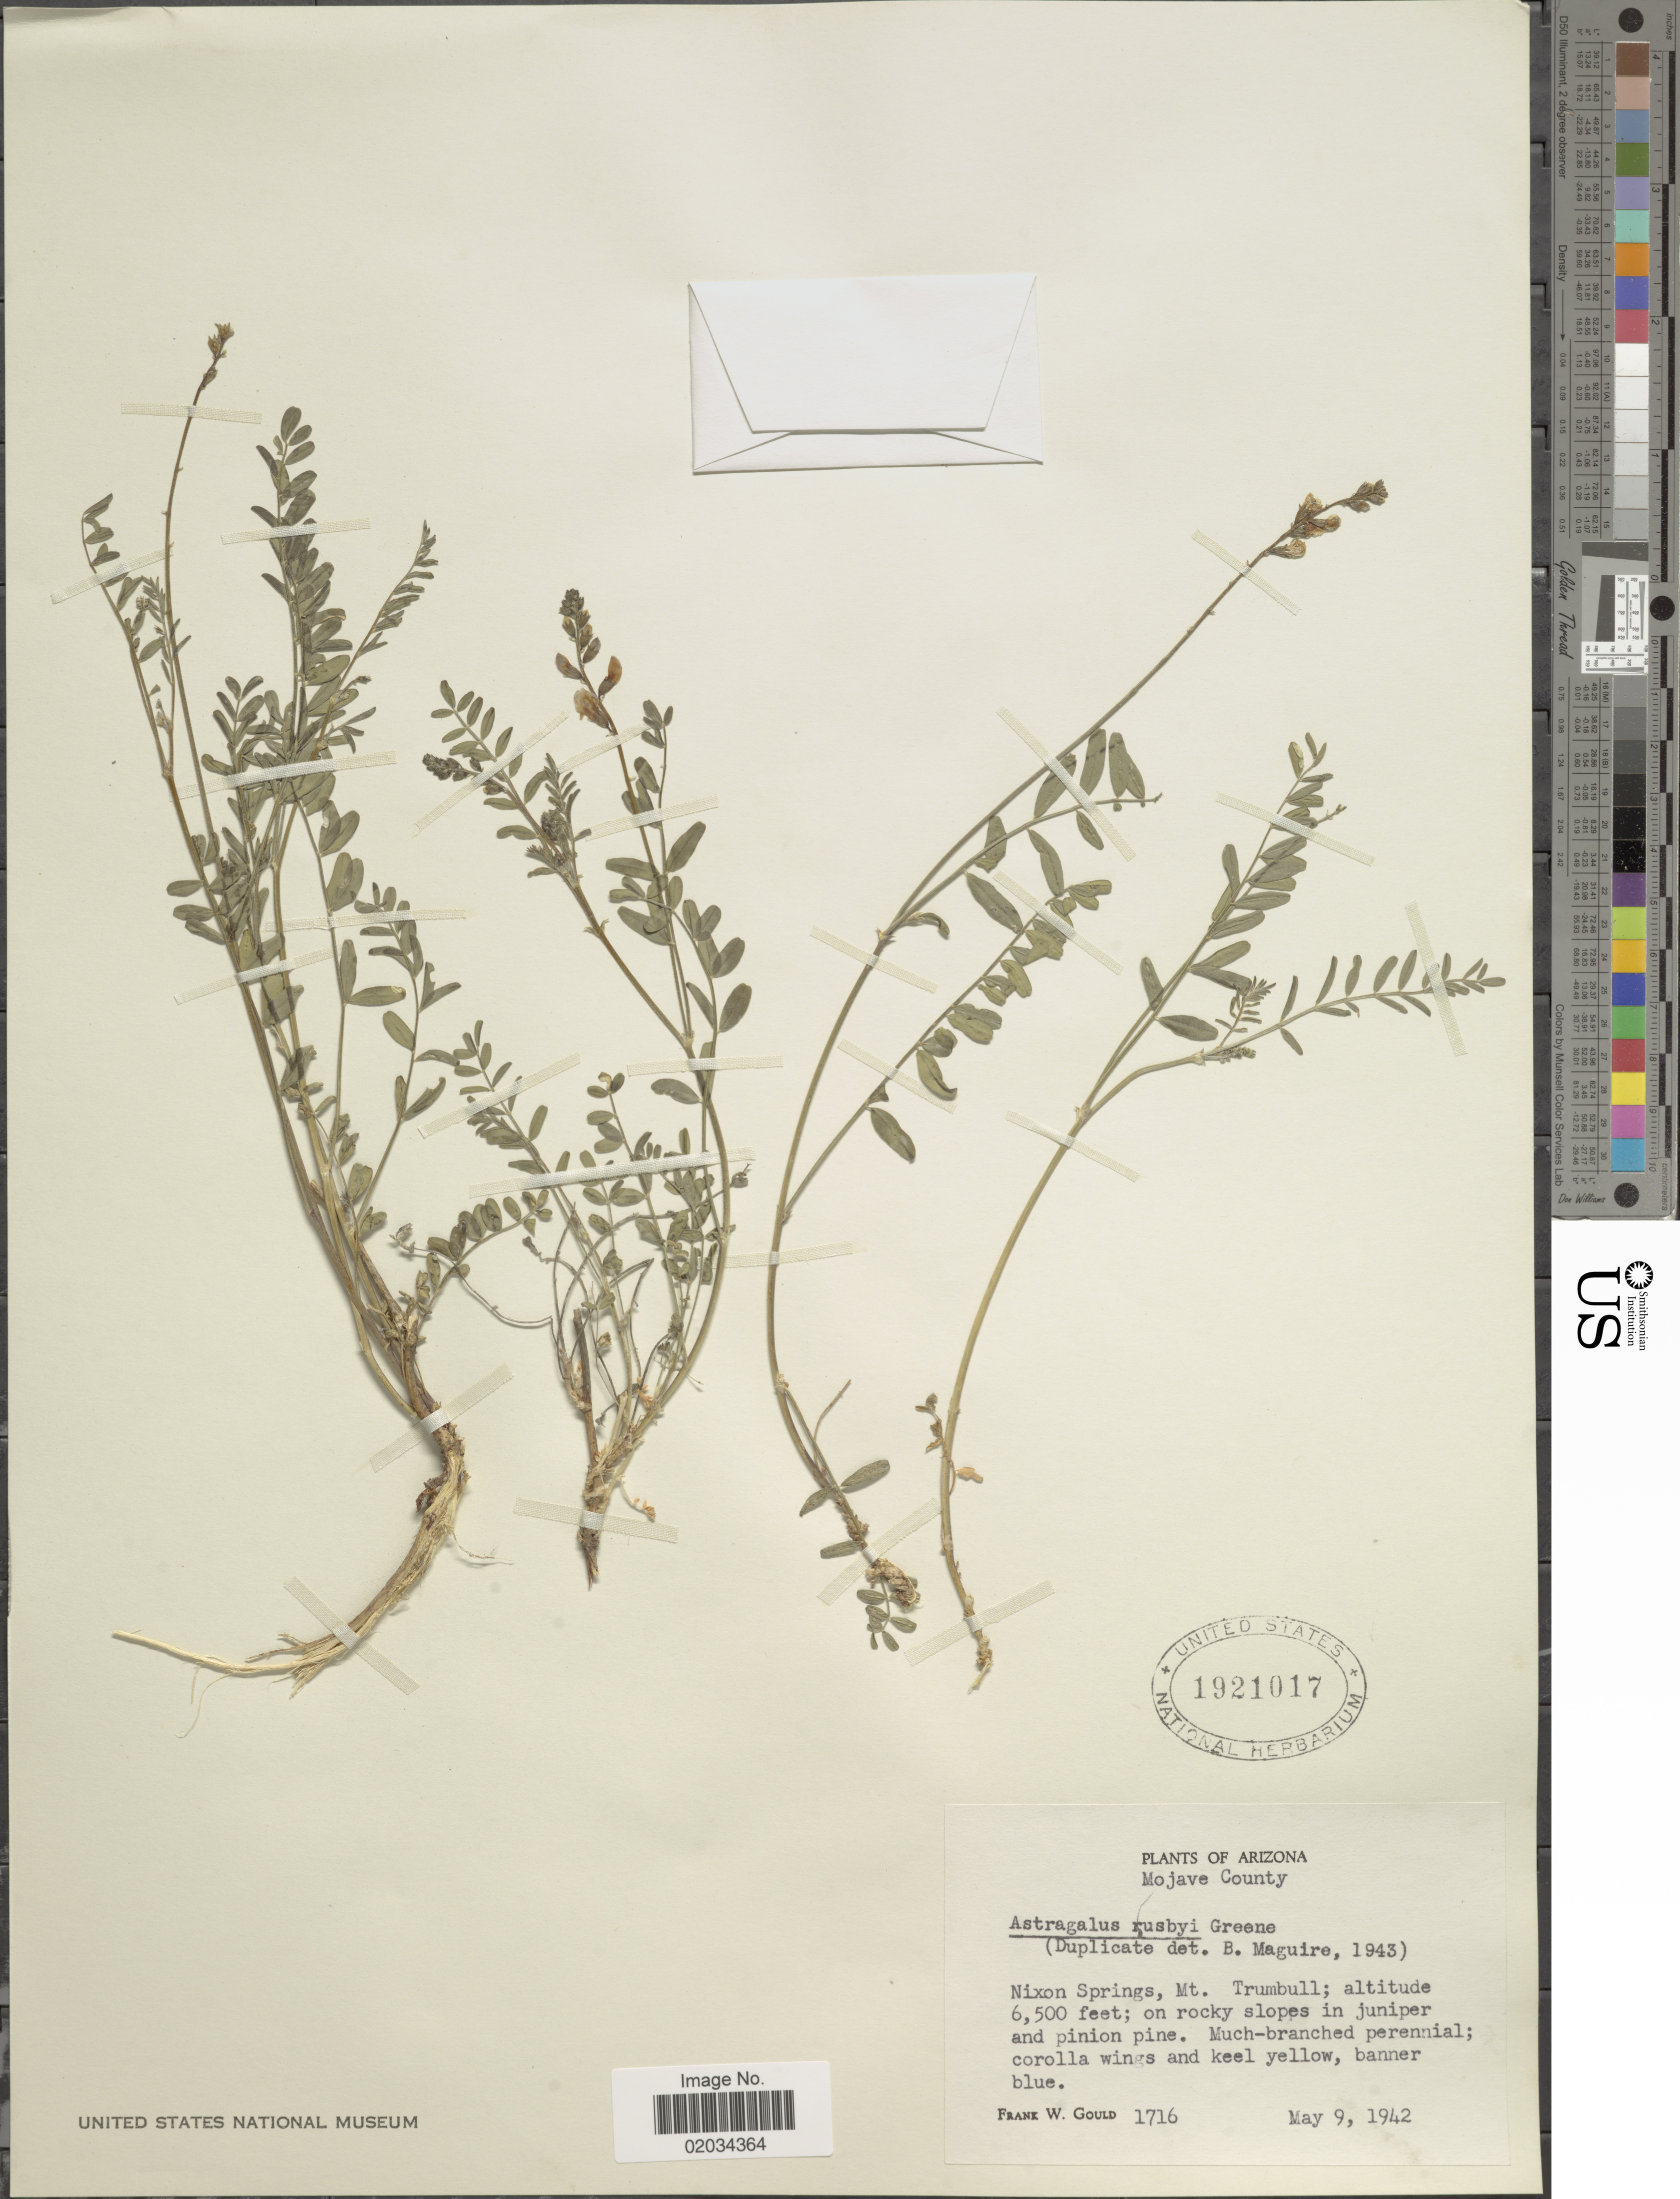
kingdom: Plantae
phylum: Tracheophyta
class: Magnoliopsida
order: Fabales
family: Fabaceae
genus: Astragalus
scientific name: Astragalus rusbyi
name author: Greene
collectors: F. W. Gould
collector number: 1716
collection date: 1942-05-09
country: United States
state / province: Arizona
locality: Mojave County, Mixon Springs, Mt. Trumbull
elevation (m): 1981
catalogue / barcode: US 1921017